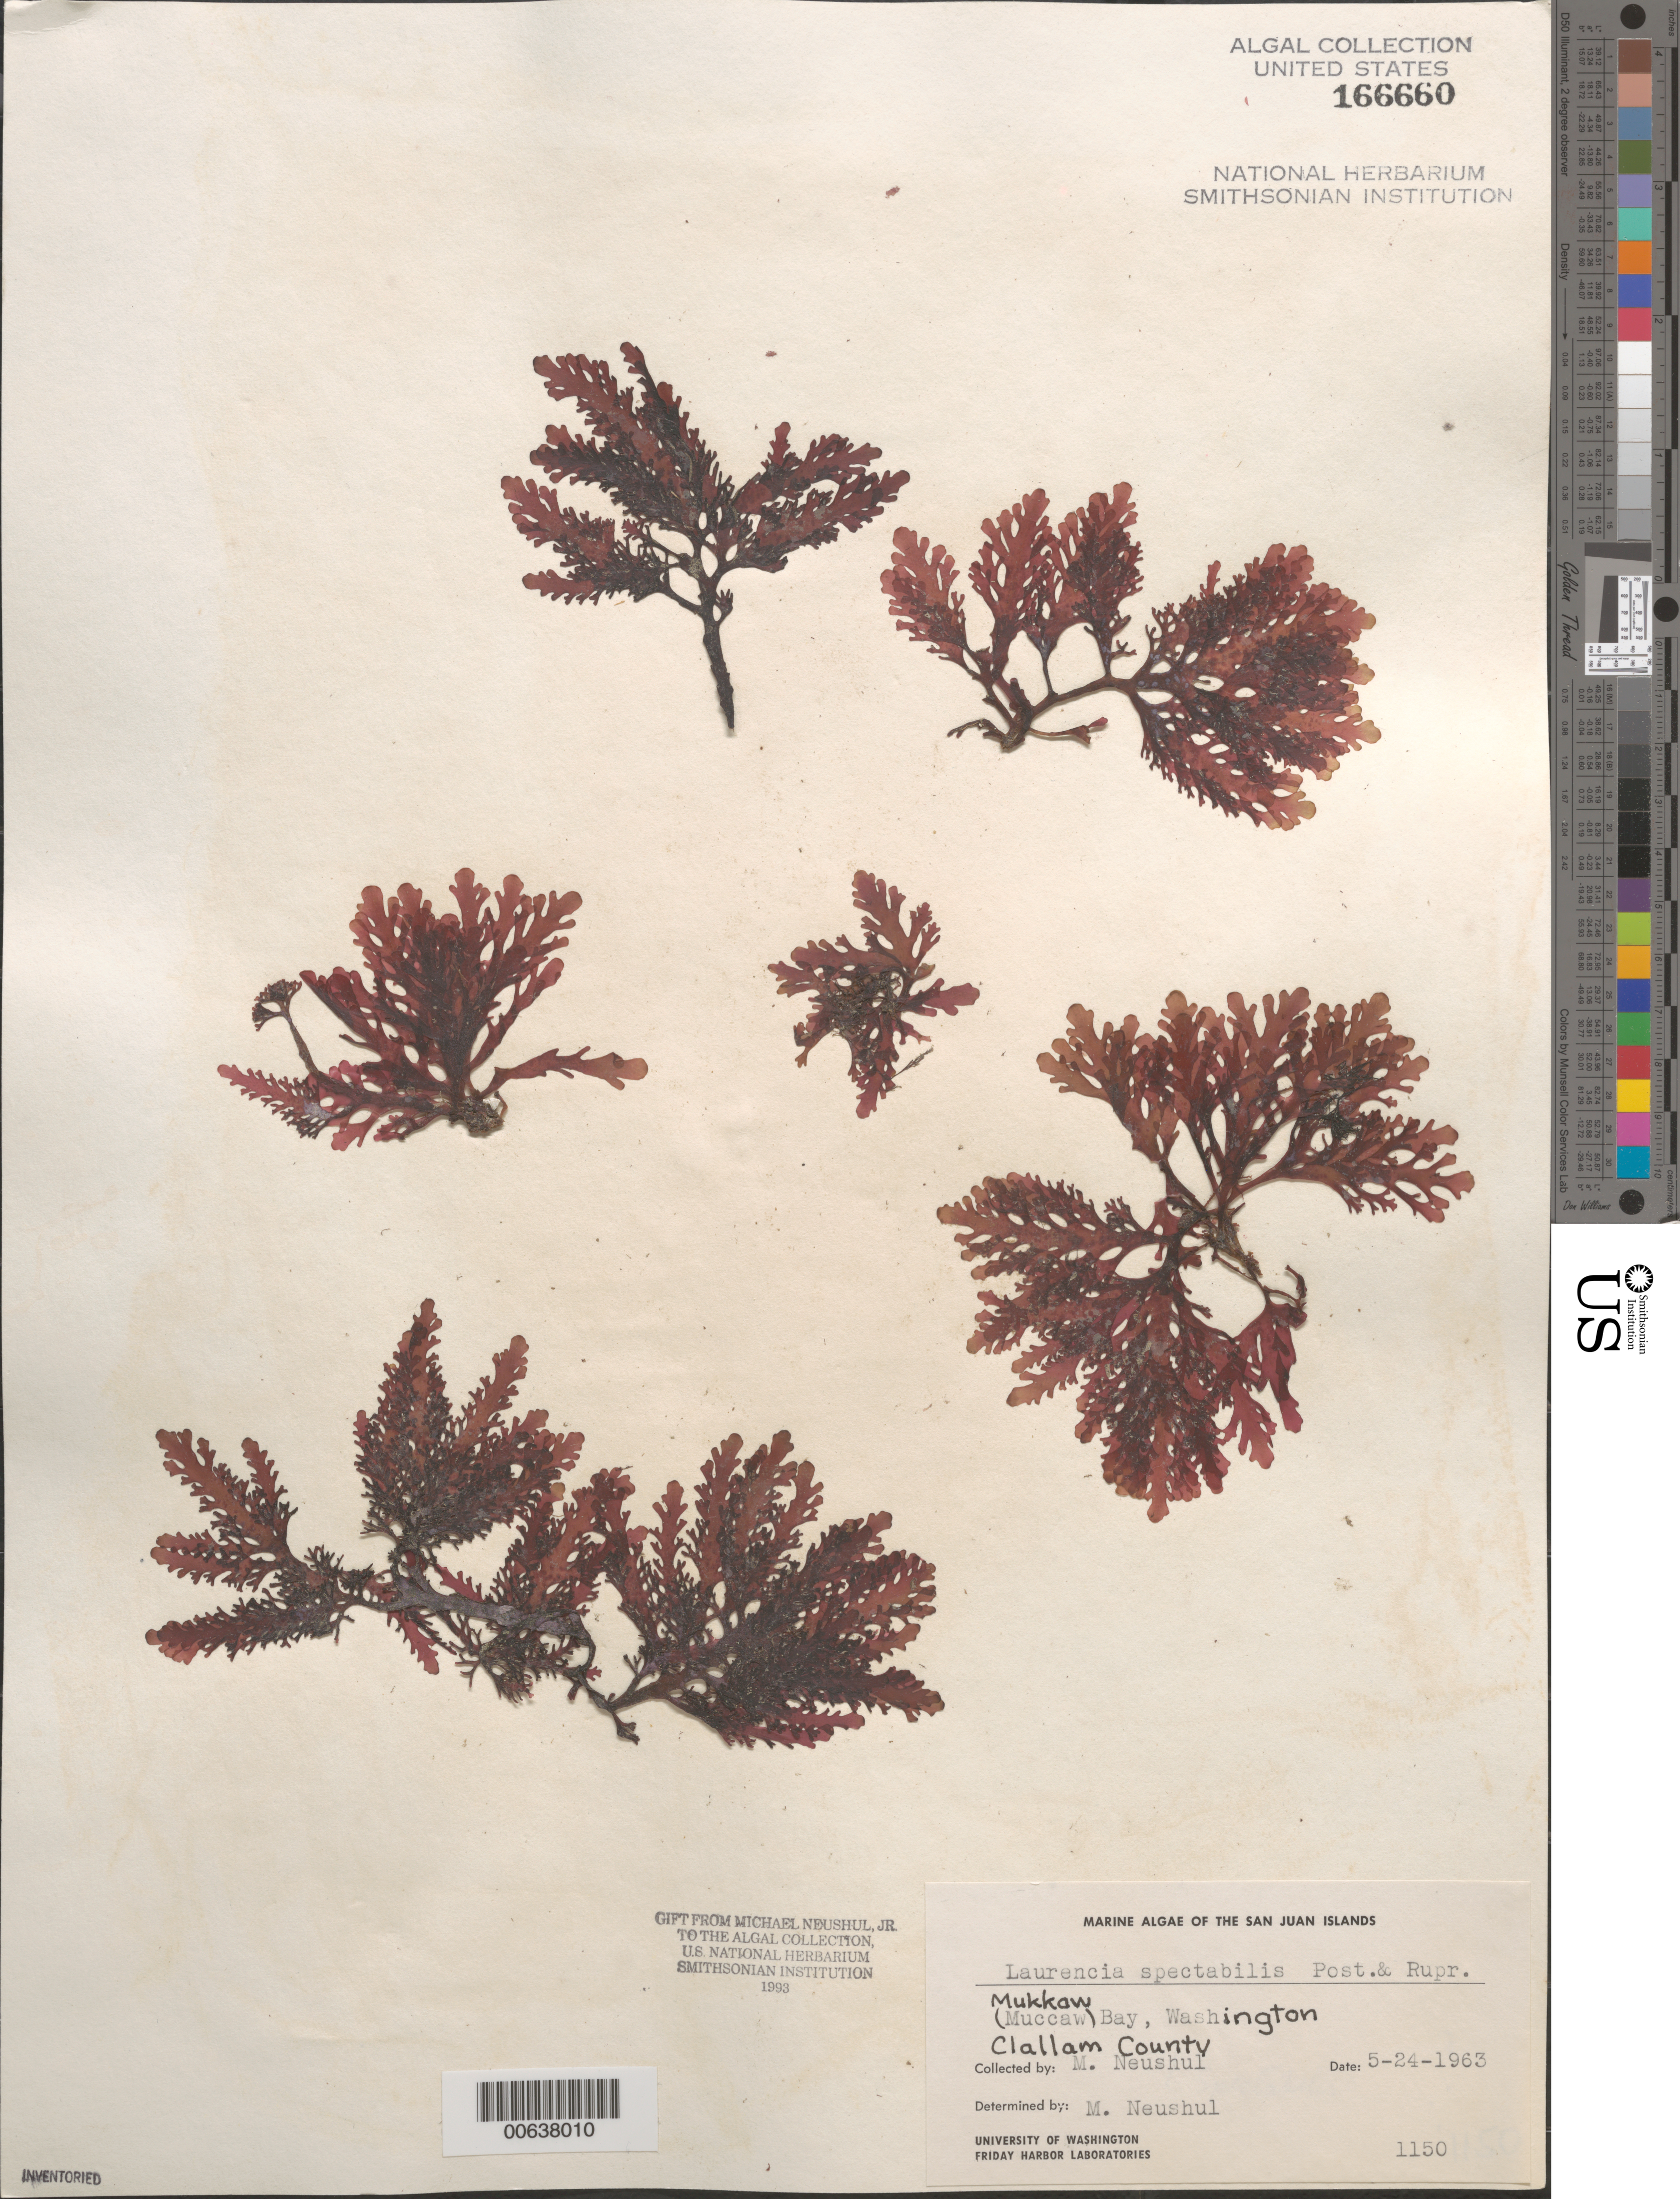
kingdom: Plantae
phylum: Rhodophyta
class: Florideophyceae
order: Ceramiales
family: Rhodomelaceae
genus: Osmundea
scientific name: Osmundea spectabilis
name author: (Postels & Rupr.) K.W. Nam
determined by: Algae name updating Project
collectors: M. Neushul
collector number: Neushul 1150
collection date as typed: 24 May 1963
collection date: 1963-05-24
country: United States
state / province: Washington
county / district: Clallam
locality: Mukkaw Bay (Muccaw Bay)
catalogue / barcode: US 166660